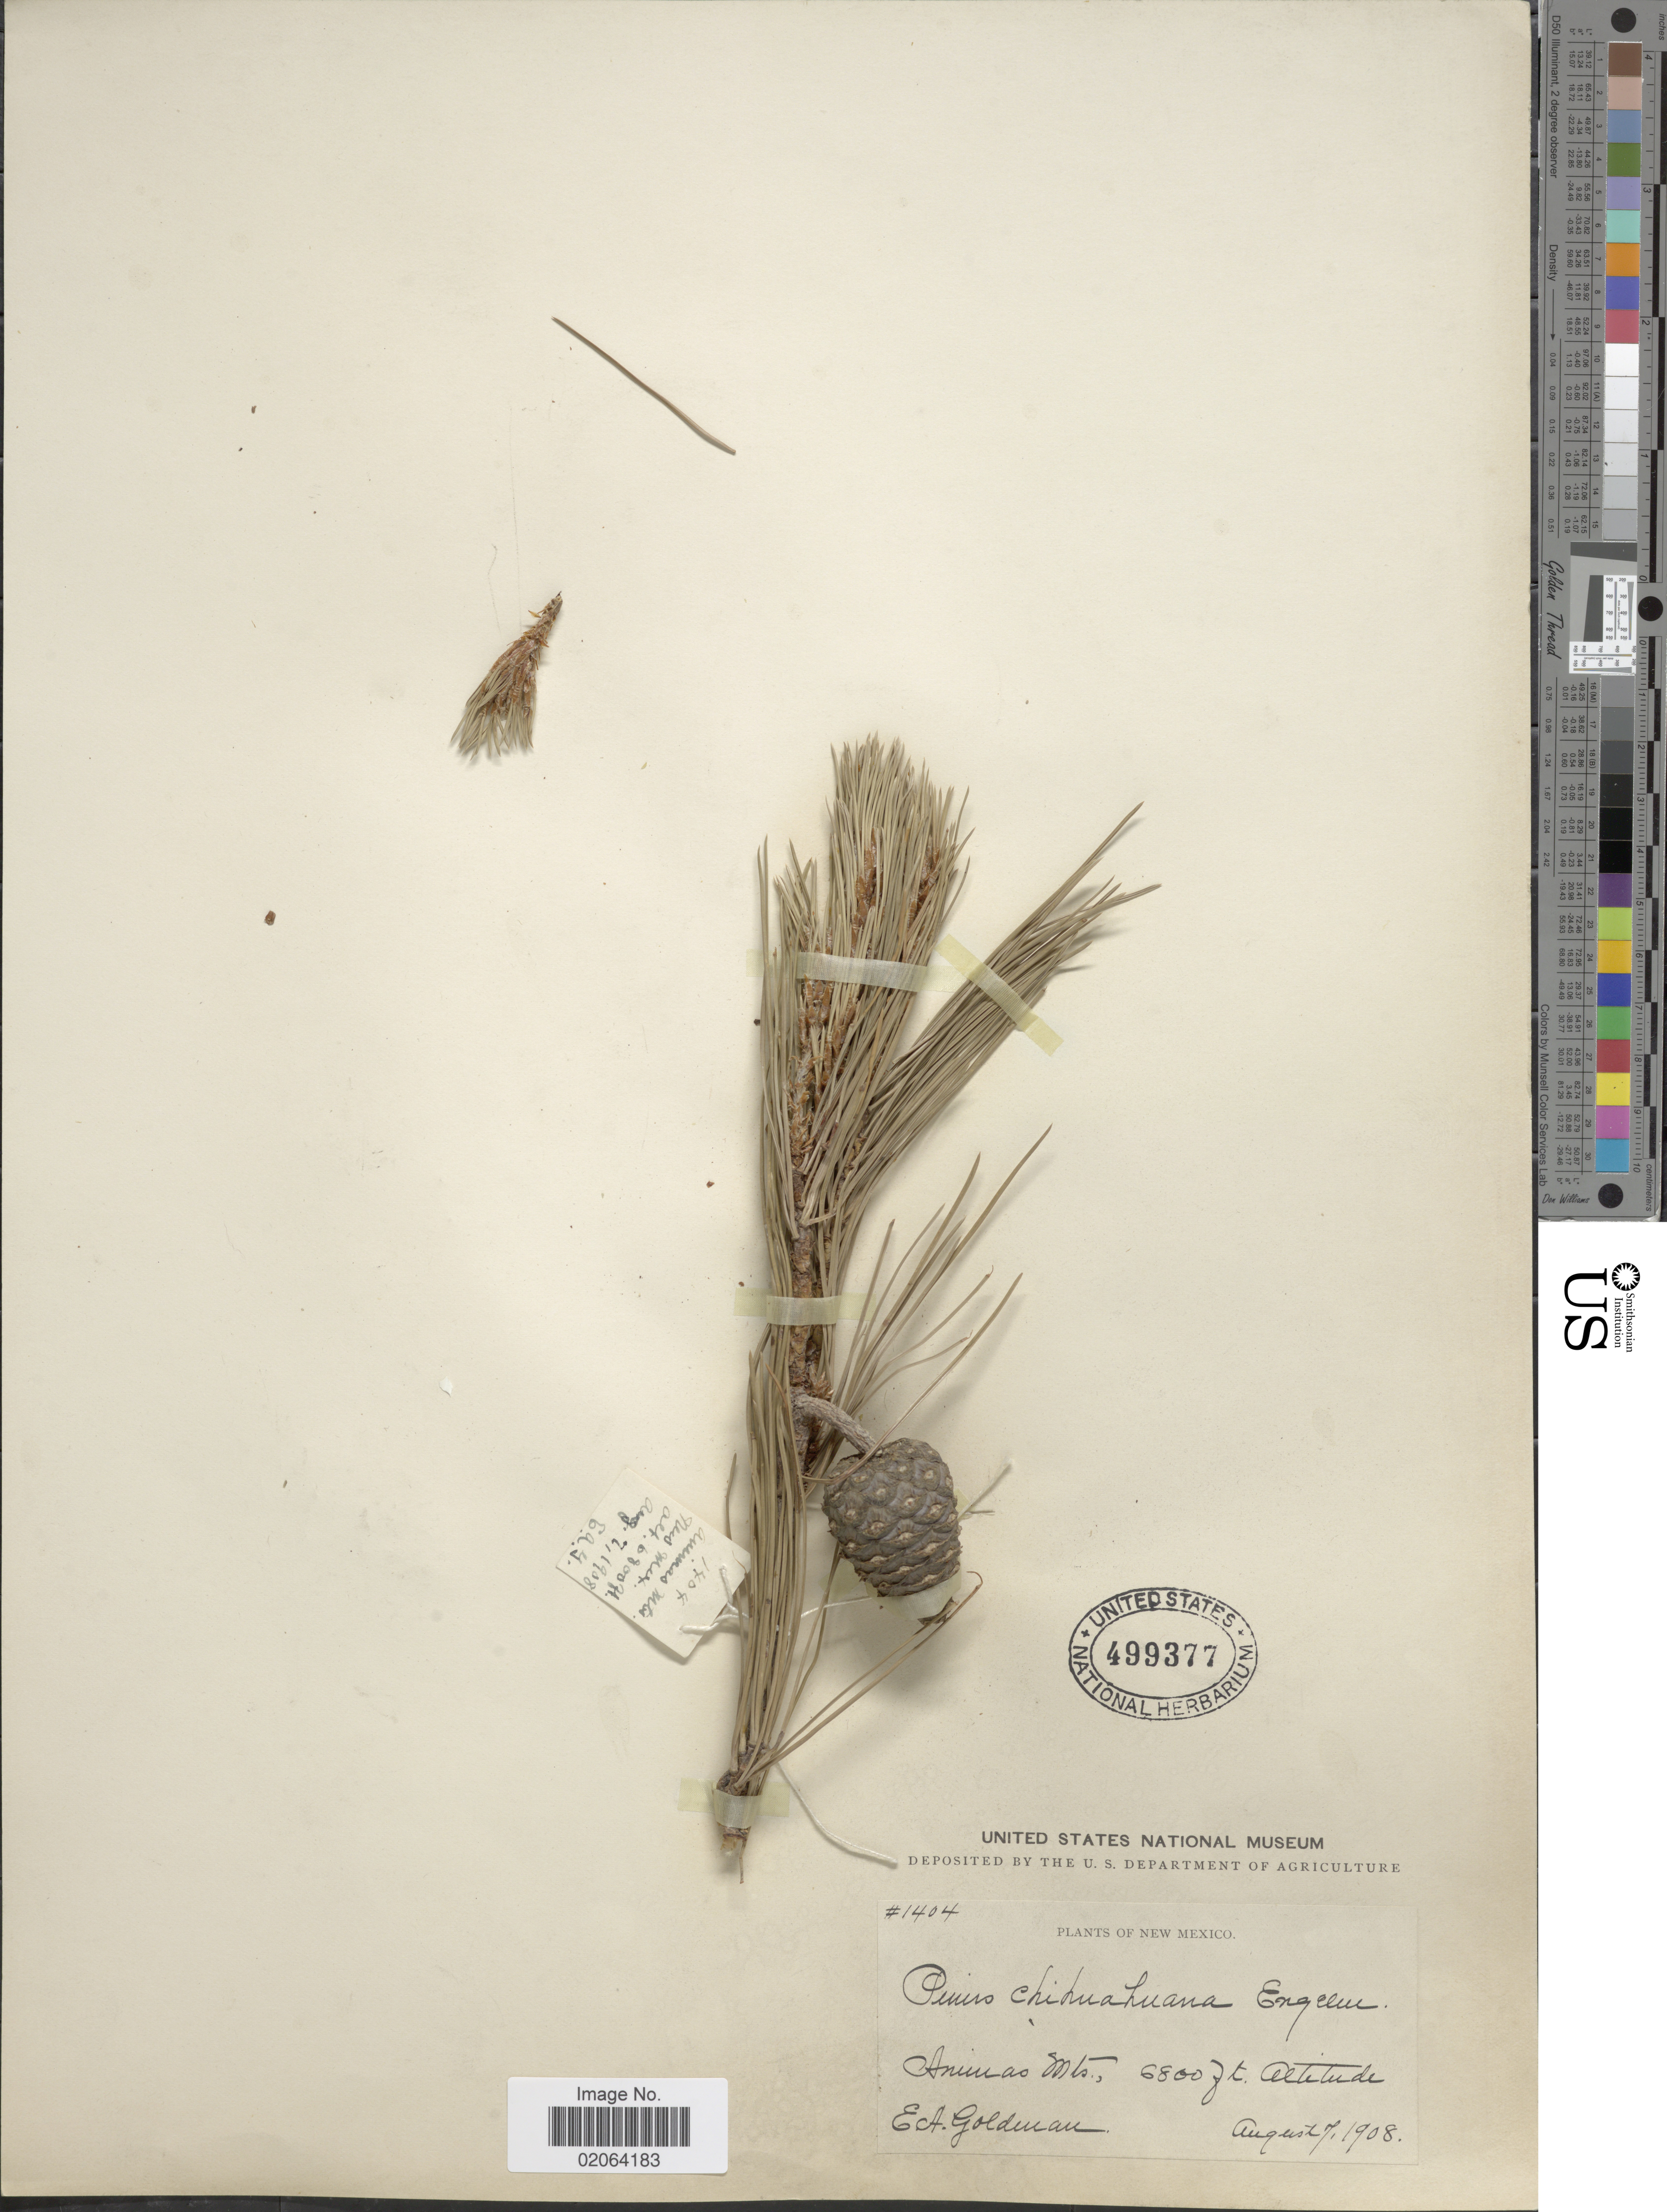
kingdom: Plantae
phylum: Tracheophyta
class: Pinopsida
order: Pinales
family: Pinaceae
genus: Pinus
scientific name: Pinus leiophylla var. chihuahuana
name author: (Engelm.) Shaw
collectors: E. A. Goldman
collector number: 1404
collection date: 1908-08-07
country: United States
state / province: New Mexico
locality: Animas Mts.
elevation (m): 2073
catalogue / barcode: US 499377